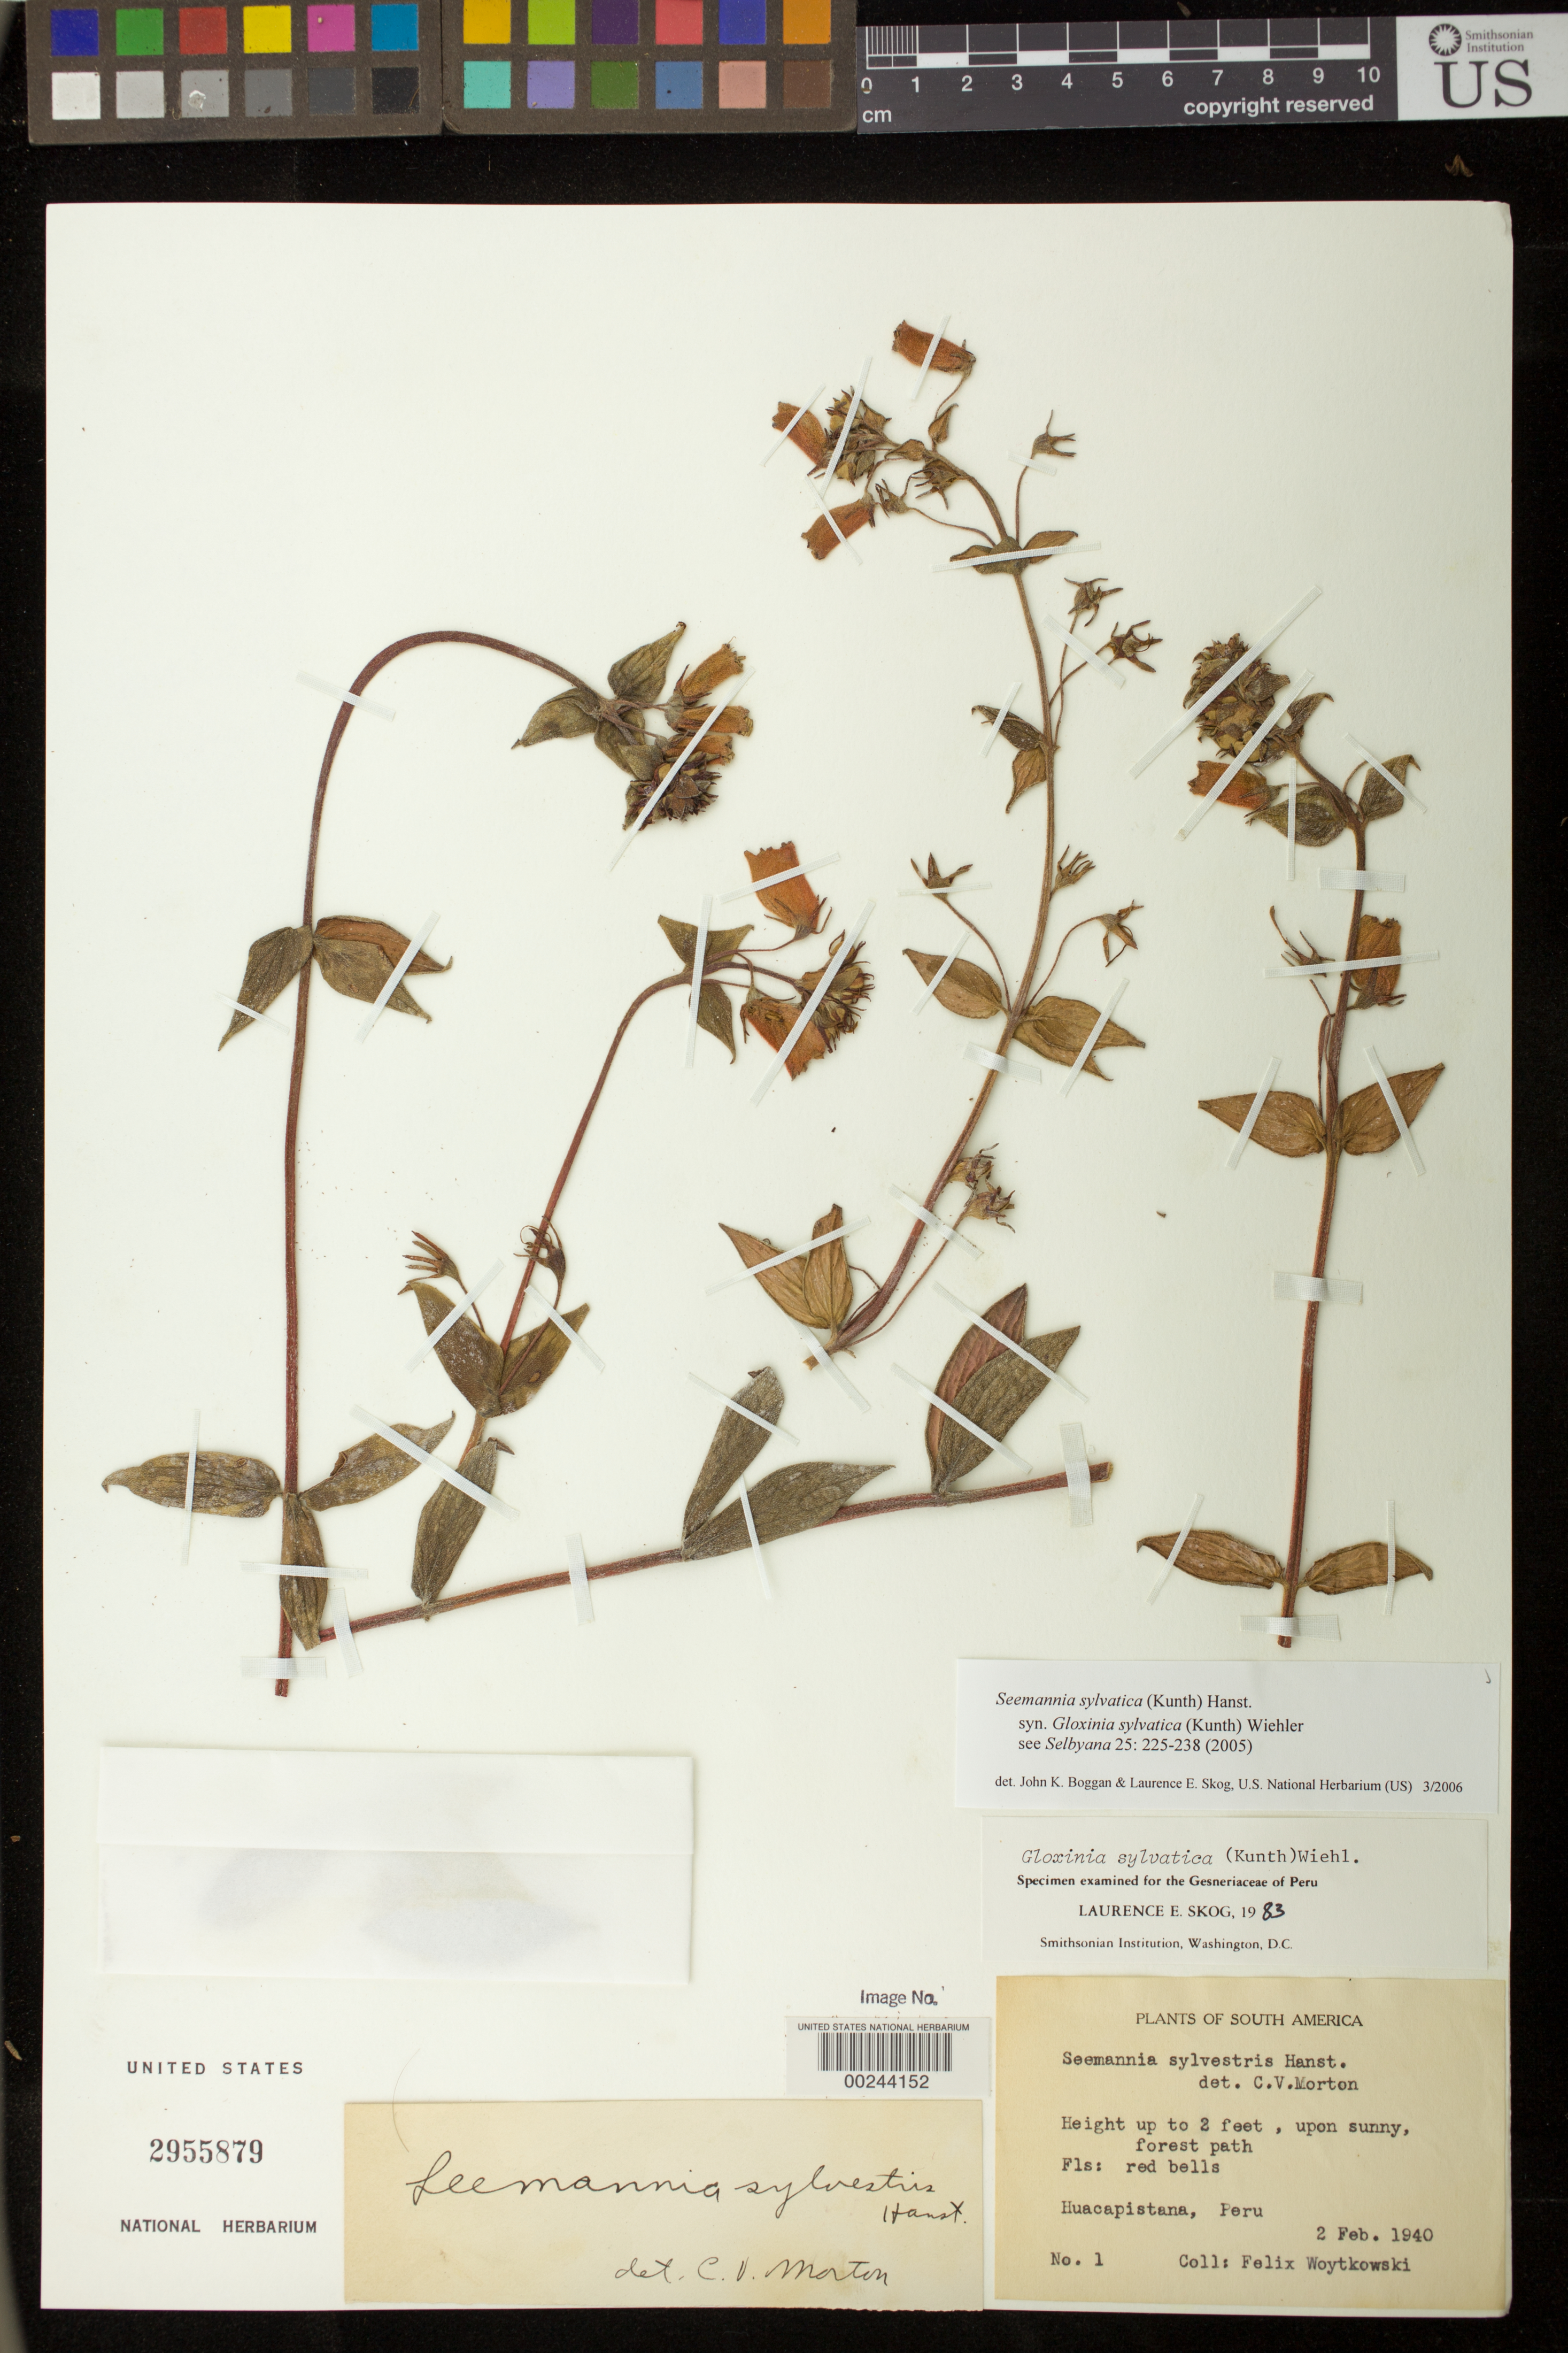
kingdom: Plantae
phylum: Tracheophyta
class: Magnoliopsida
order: Lamiales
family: Gesneriaceae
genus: Seemannia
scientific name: Seemannia sylvatica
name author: (Kunth) Hanst.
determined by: Boggan, J. K.; Skog, L. E.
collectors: F. Woytkowski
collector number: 1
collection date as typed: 02 Feb 1940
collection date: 1940-02-02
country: Peru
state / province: Junín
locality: Huacapistana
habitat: Sunny, forest path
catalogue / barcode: US 2955879